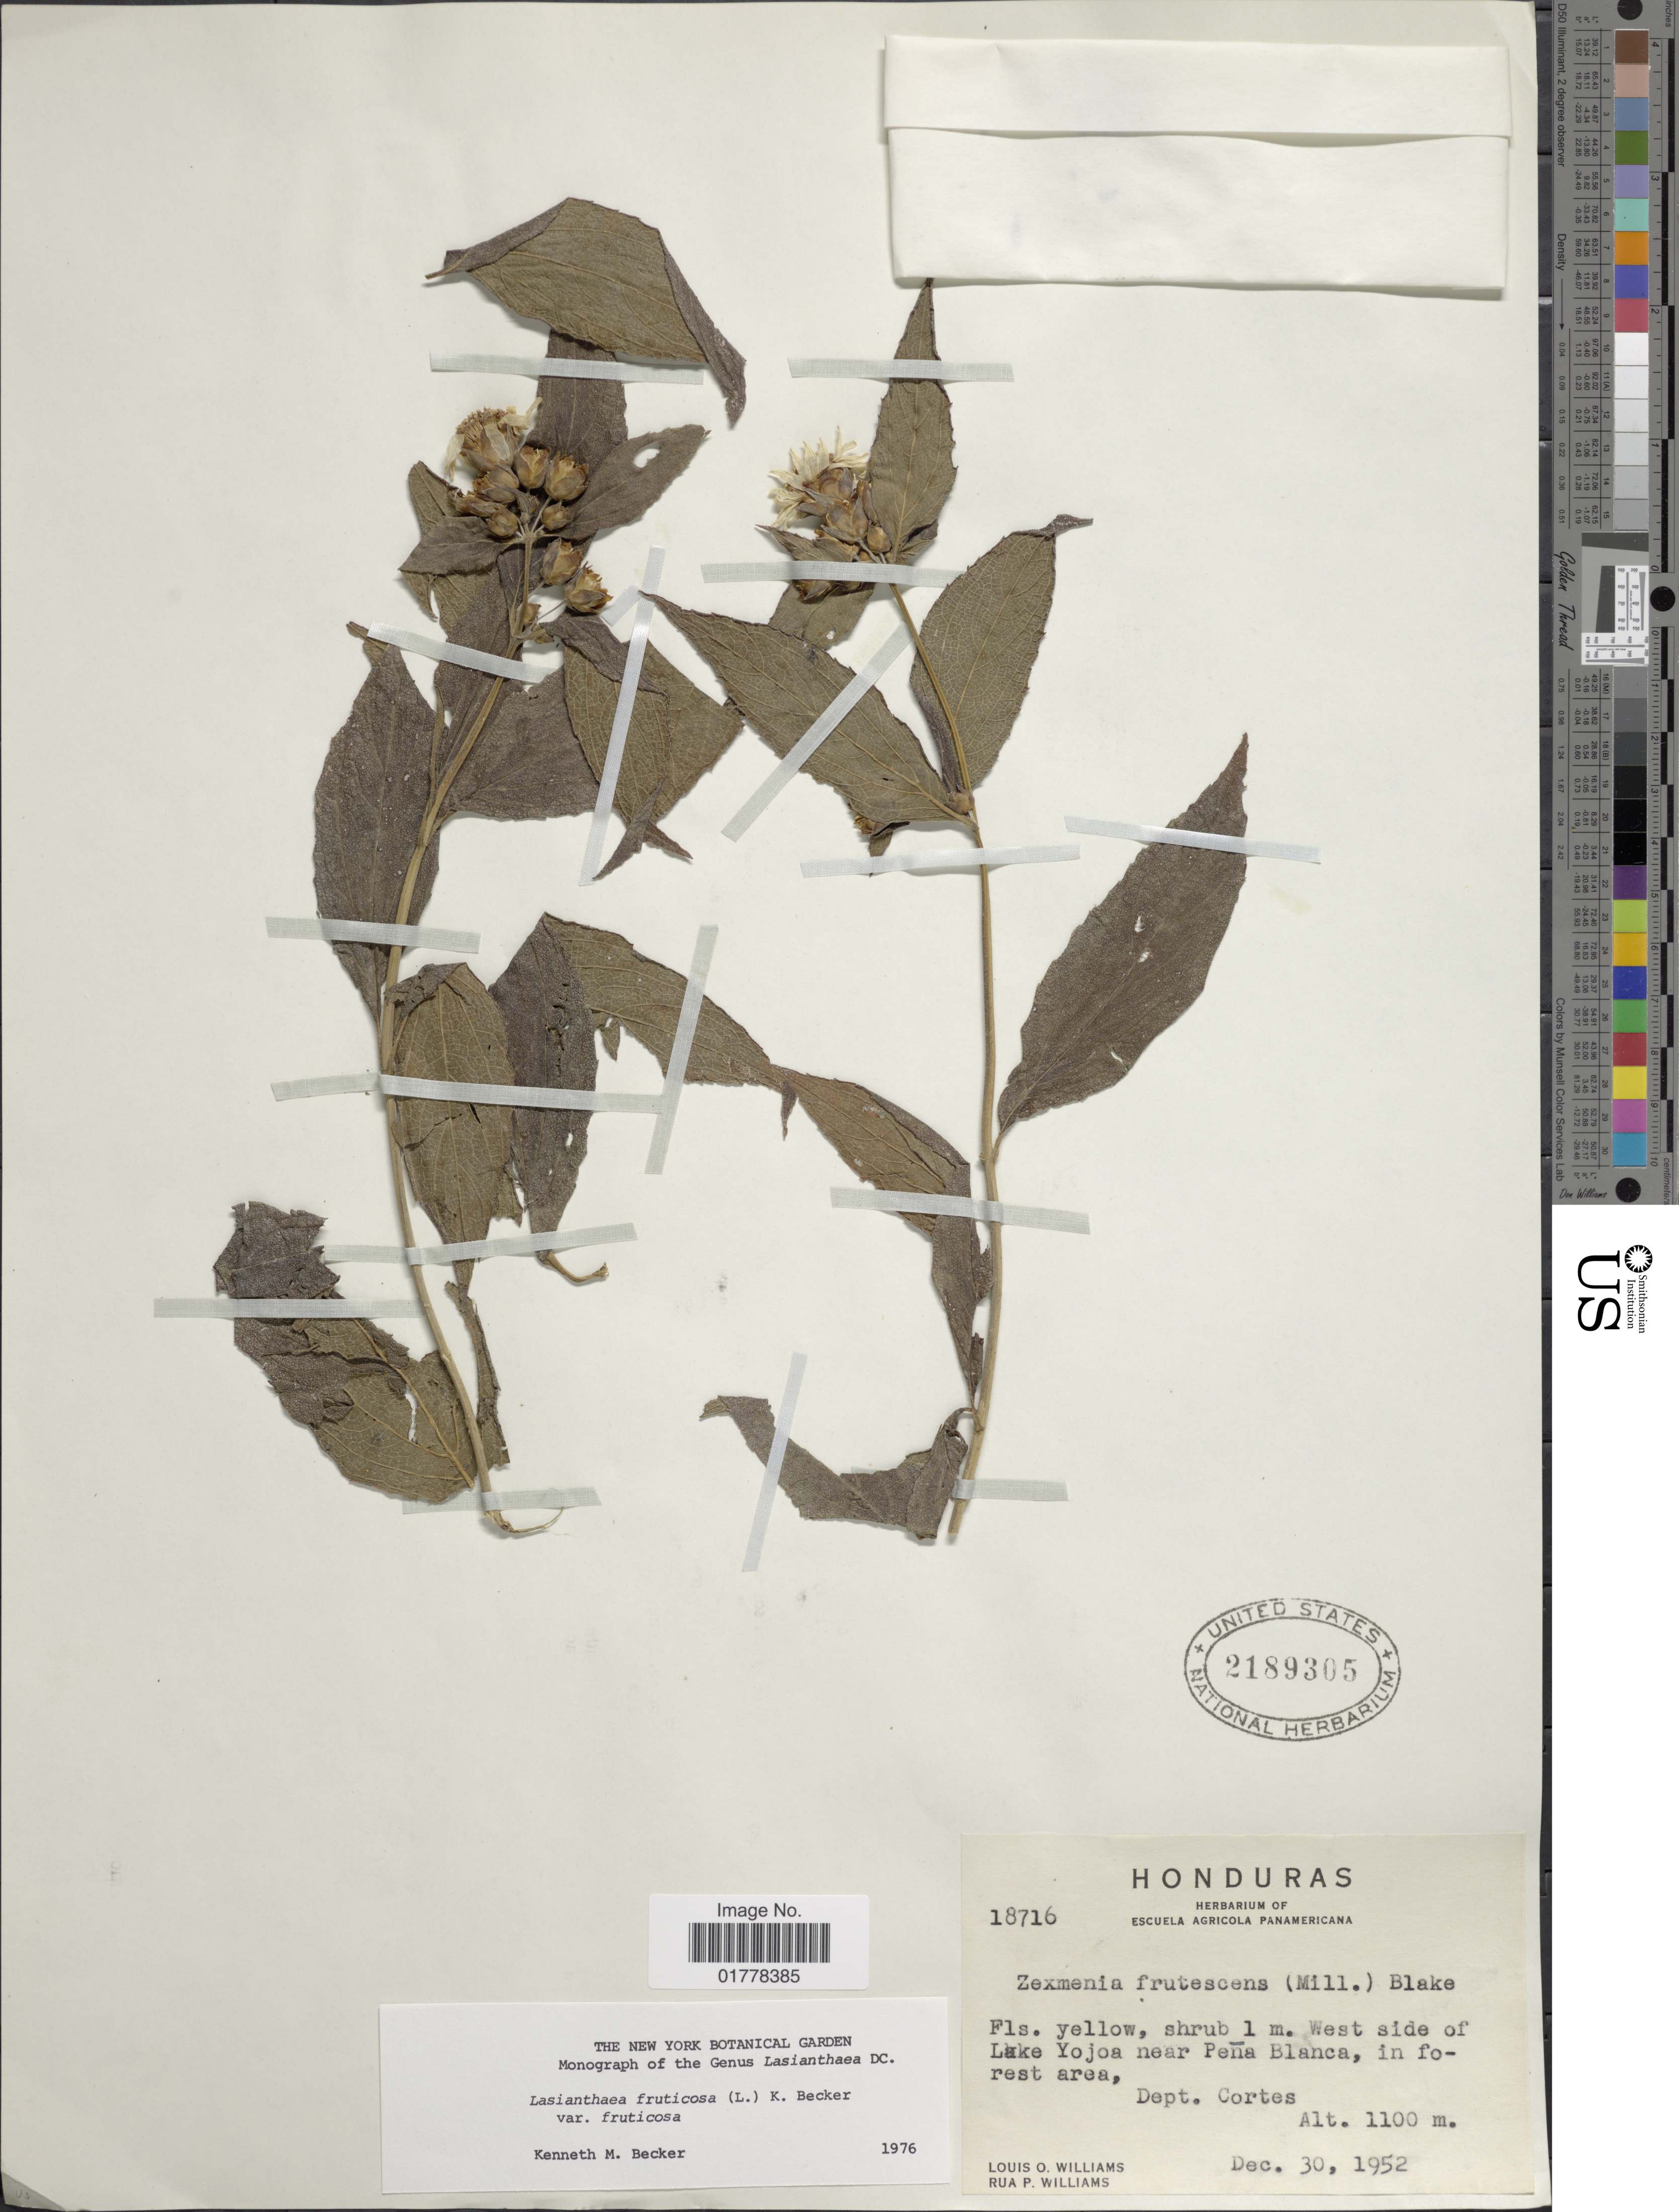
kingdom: Plantae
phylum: Tracheophyta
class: Magnoliopsida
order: Asterales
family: Asteraceae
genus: Lasianthaea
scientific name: Lasianthaea fruticosa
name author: (L.) K.M. Becker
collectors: L. O. Williams & R. P. Williams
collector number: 18716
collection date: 1952-12-30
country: Honduras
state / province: Cortés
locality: West side of Lake Yojoa near Peña Blanca, in forest area, Dept. Cortes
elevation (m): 1100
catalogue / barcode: US 2189305